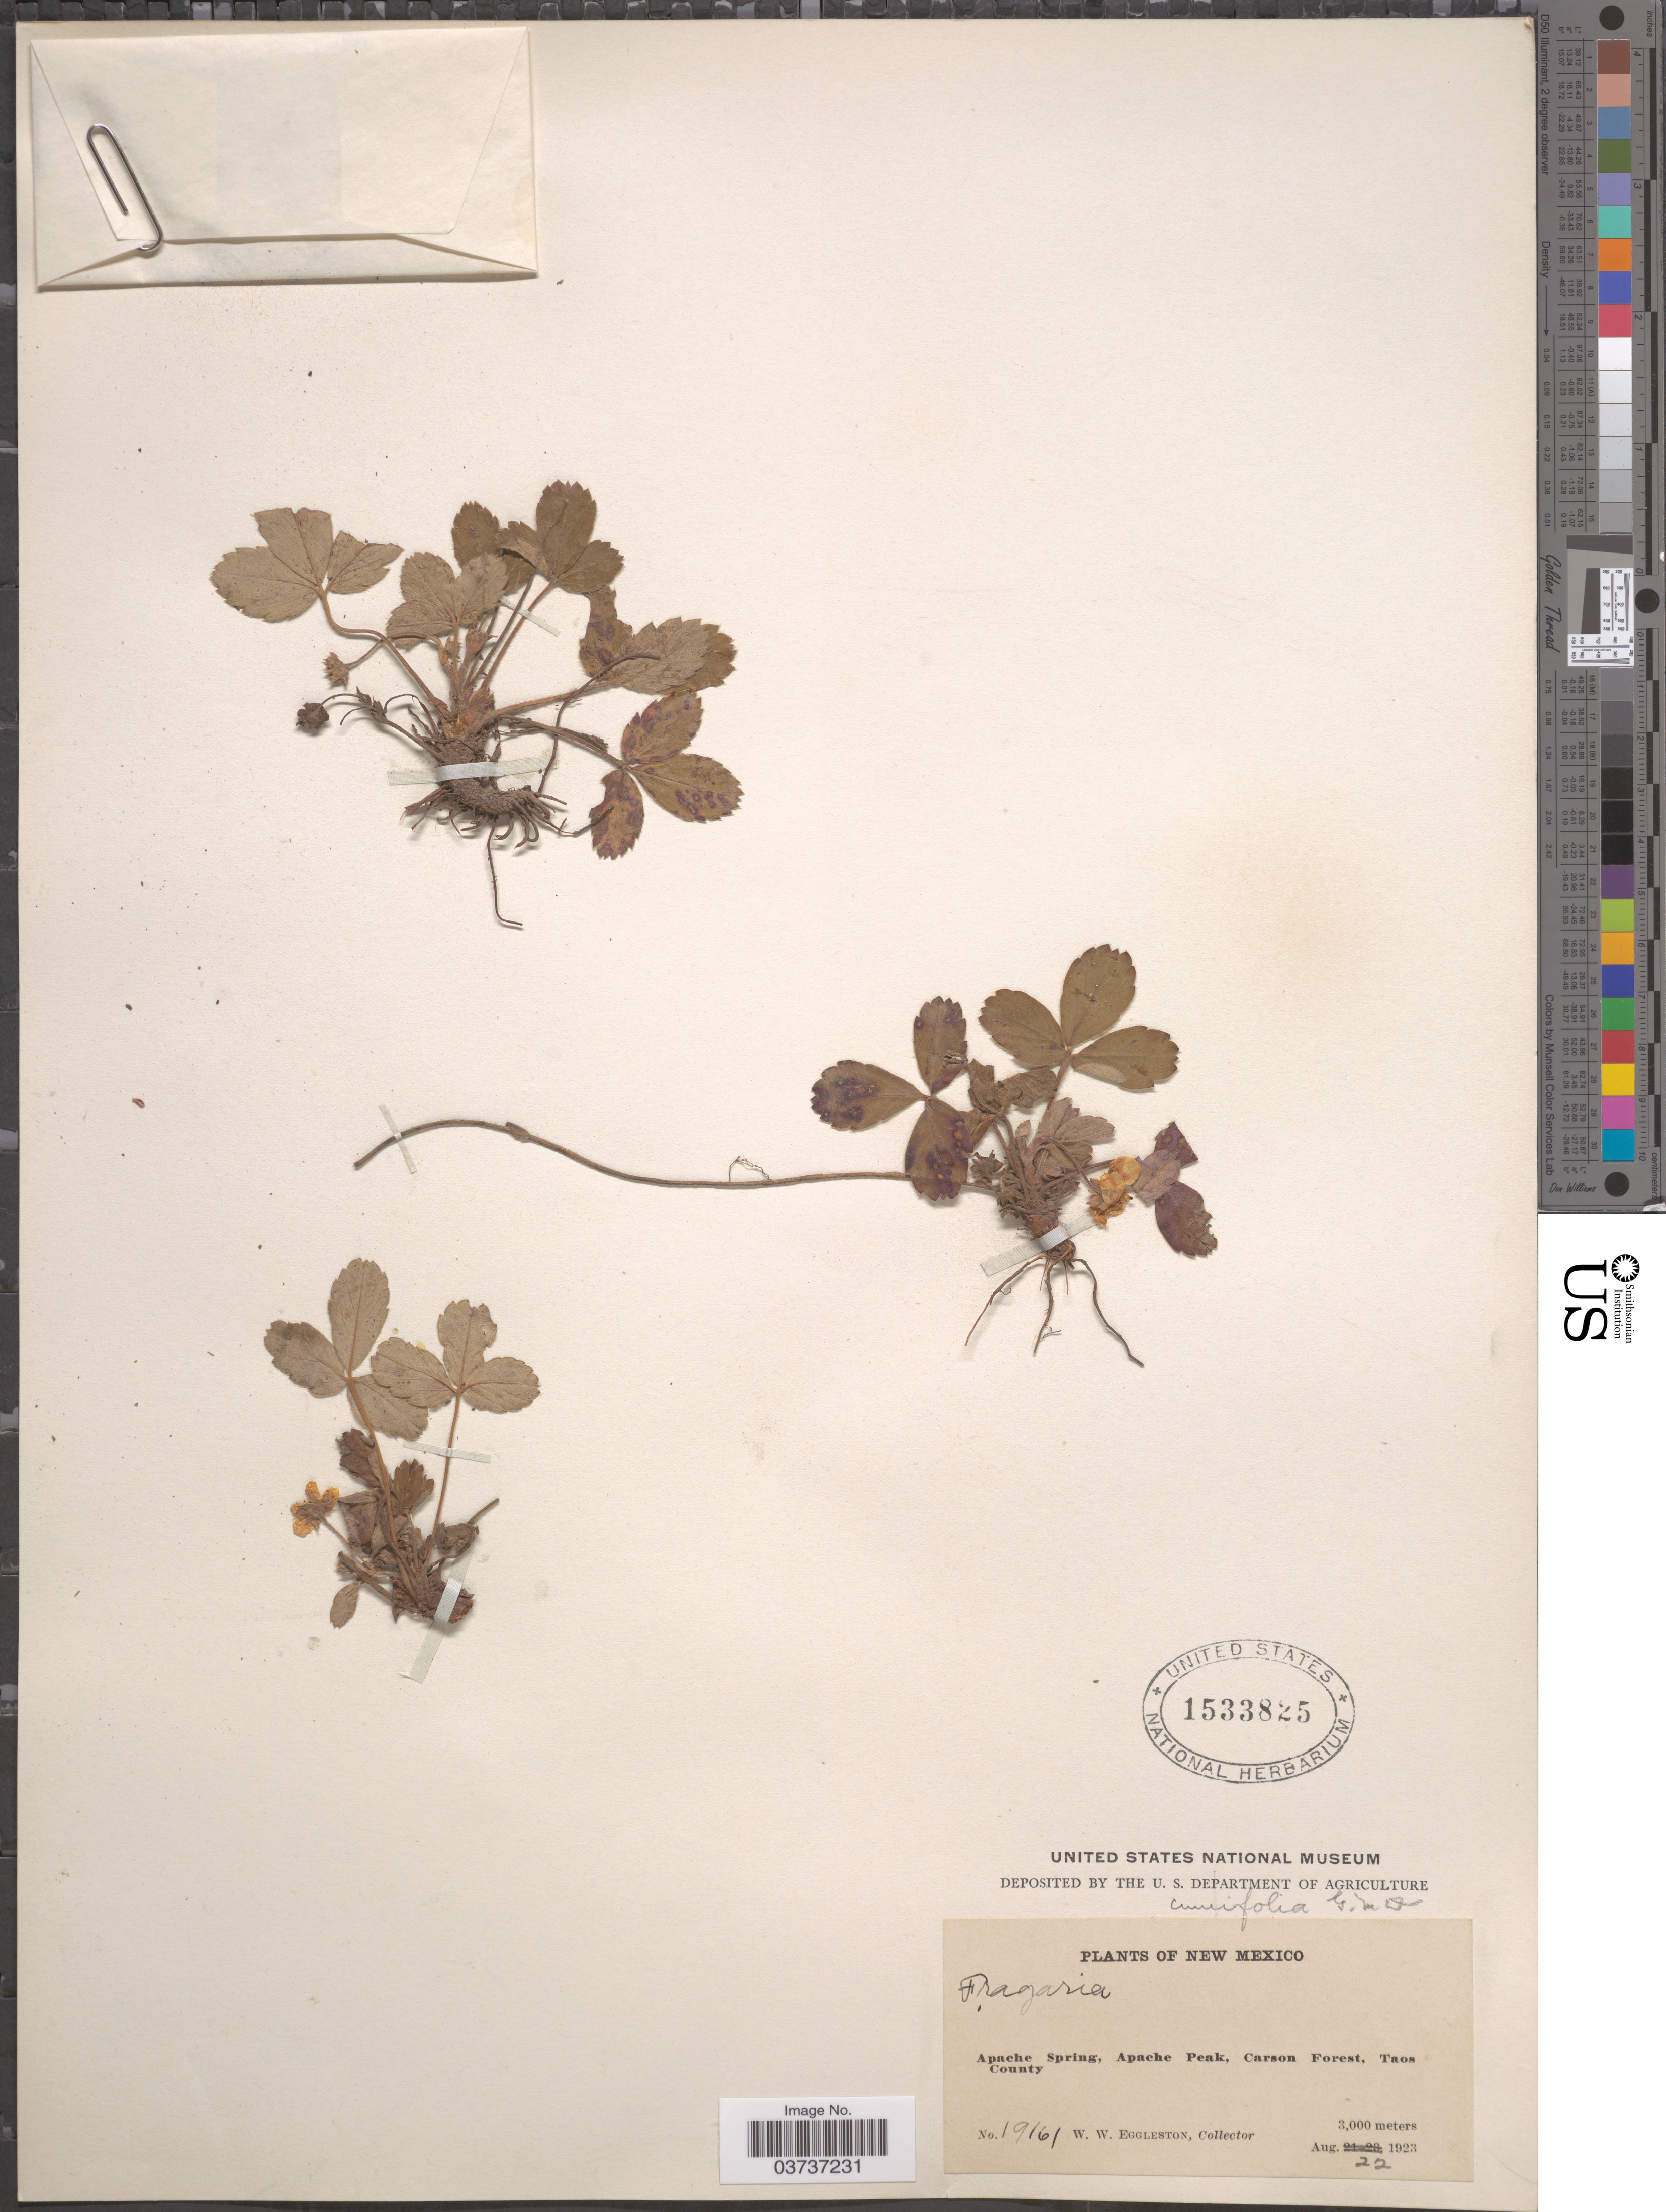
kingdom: Plantae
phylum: Tracheophyta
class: Magnoliopsida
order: Rosales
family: Rosaceae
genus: Fragaria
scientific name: Fragaria cuneifolia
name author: Nutt. ex Howell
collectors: W. W. Eggleston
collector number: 19161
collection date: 1923-08-22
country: United States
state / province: New Mexico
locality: Apache Spring, Apache Peak, Carson Forest, Taos County.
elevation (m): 3000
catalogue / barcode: US 1533825